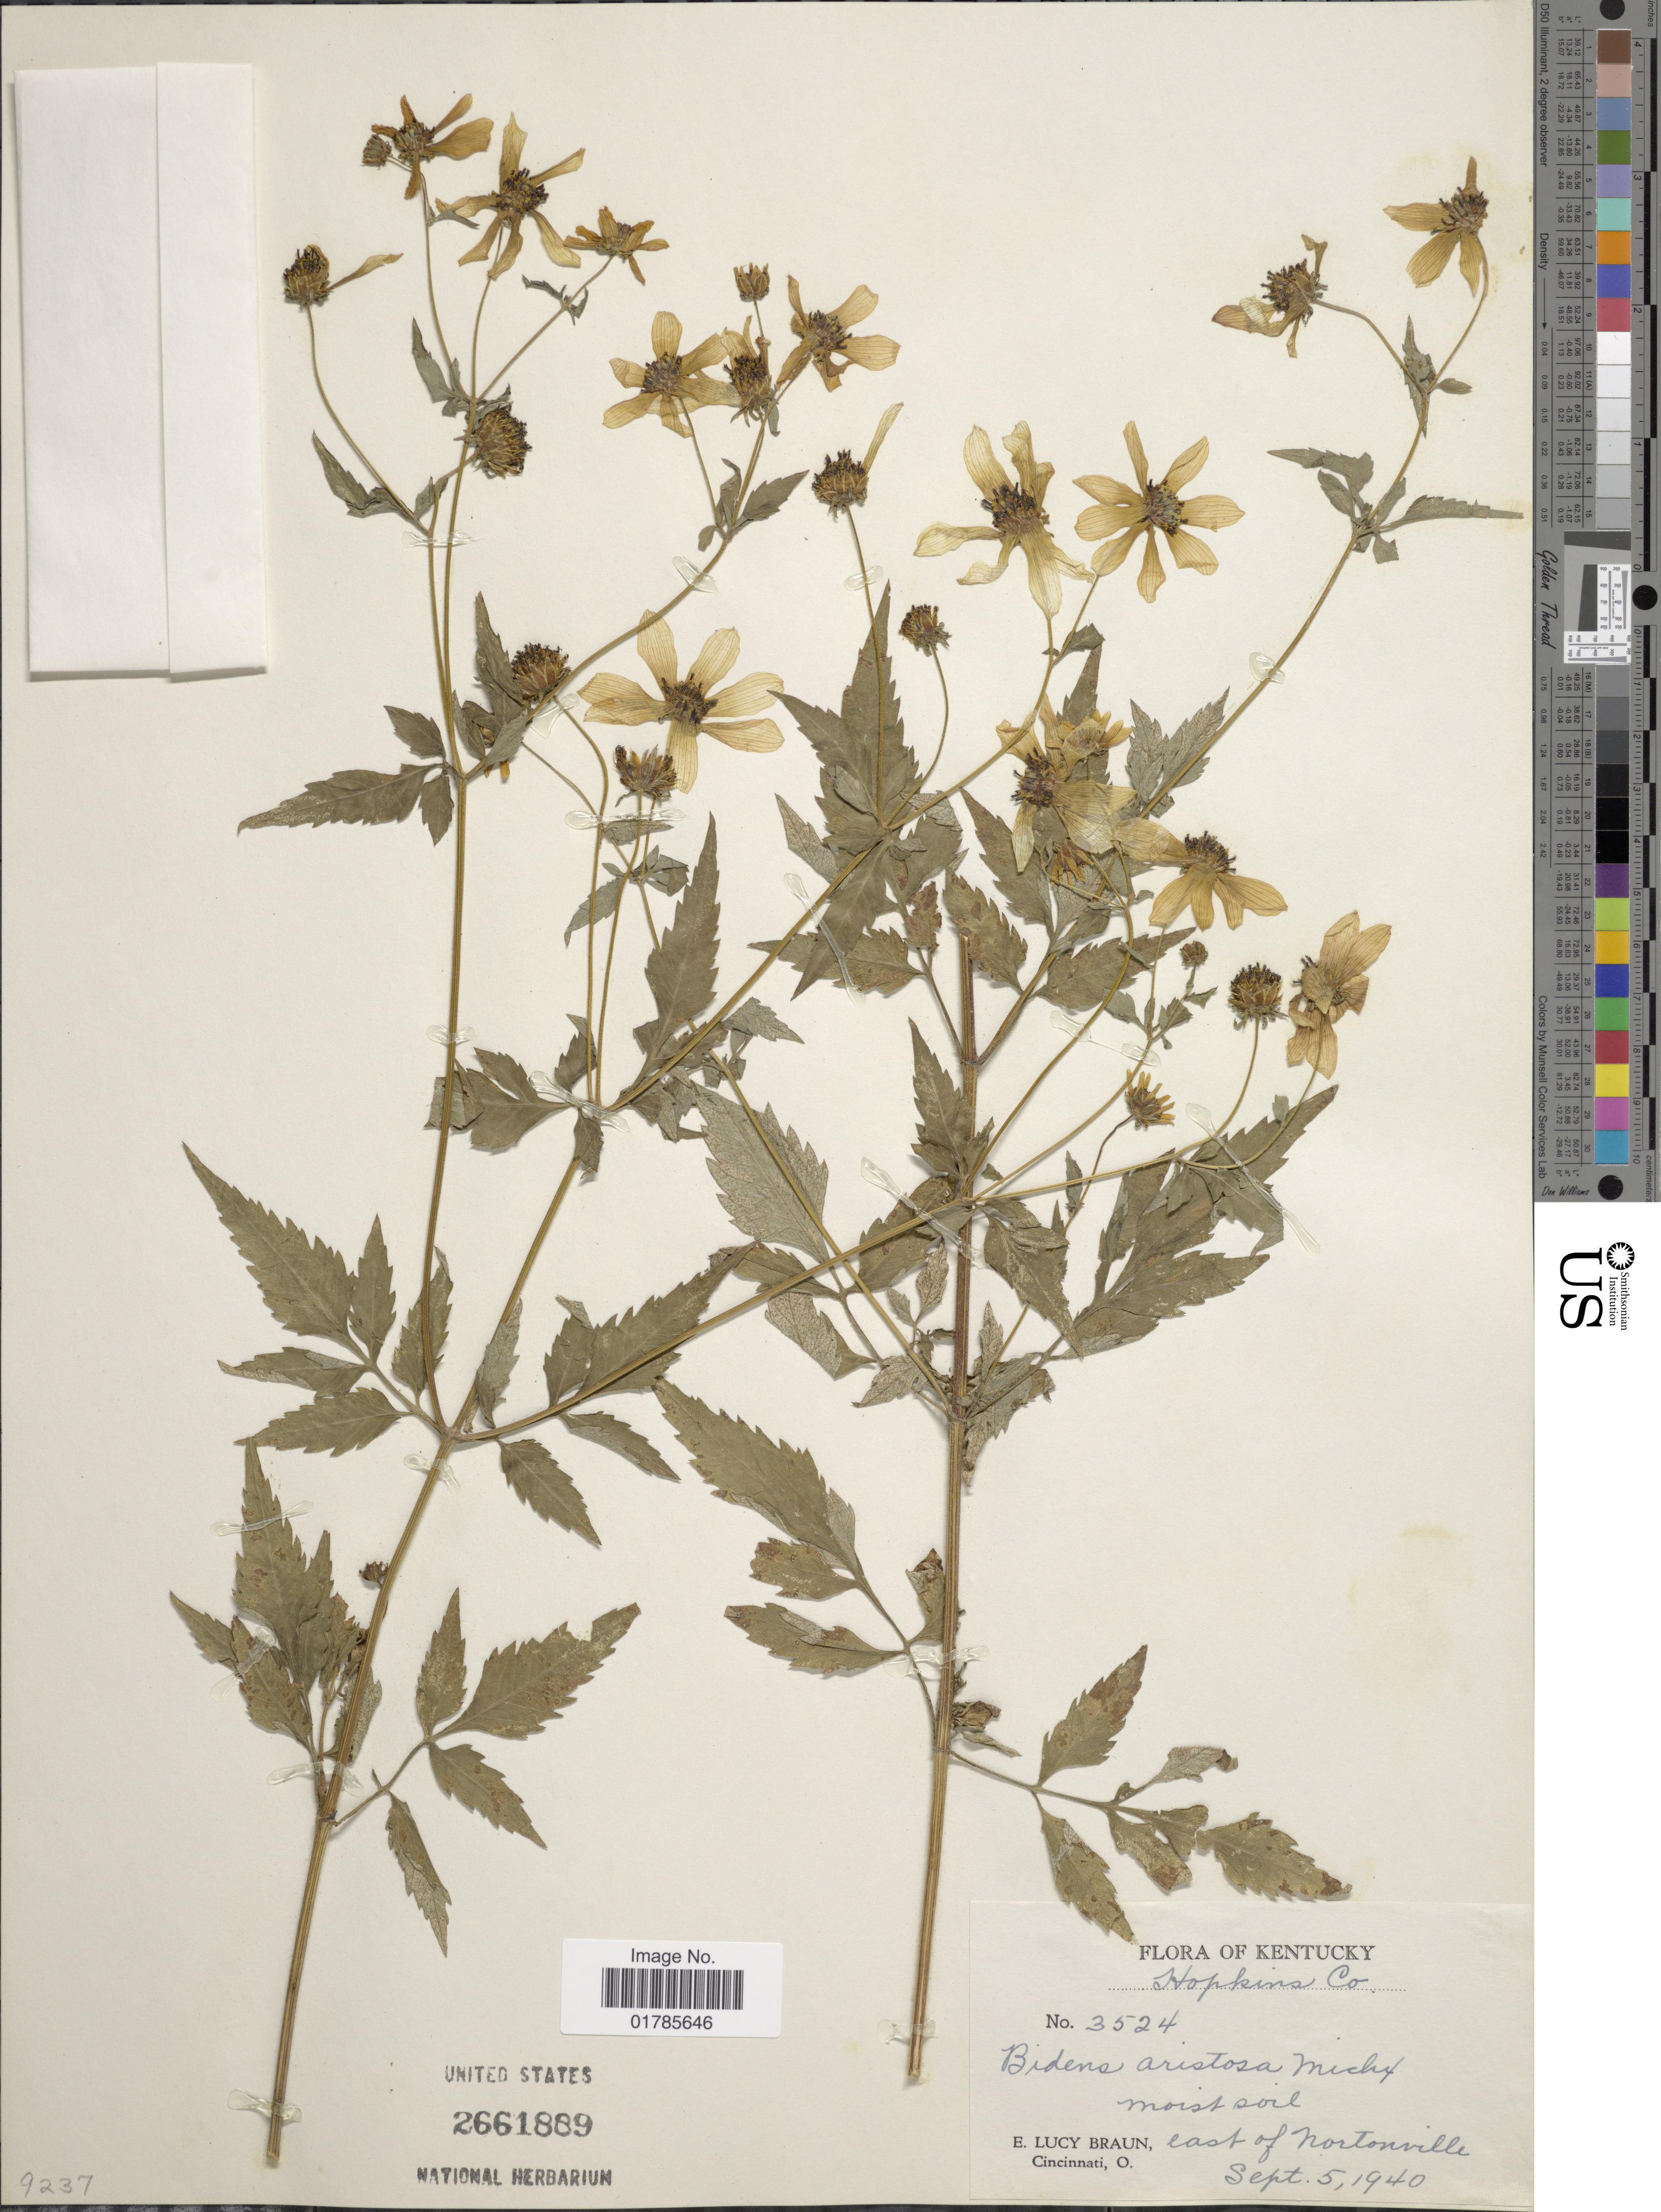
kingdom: Plantae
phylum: Tracheophyta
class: Magnoliopsida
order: Asterales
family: Asteraceae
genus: Bidens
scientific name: Bidens aristosa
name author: (Michx.) Britton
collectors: E. L. Braun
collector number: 3524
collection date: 1940-09-05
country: United States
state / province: Kentucky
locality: East of Nortonville Hopkins Co.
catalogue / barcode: US 2661889